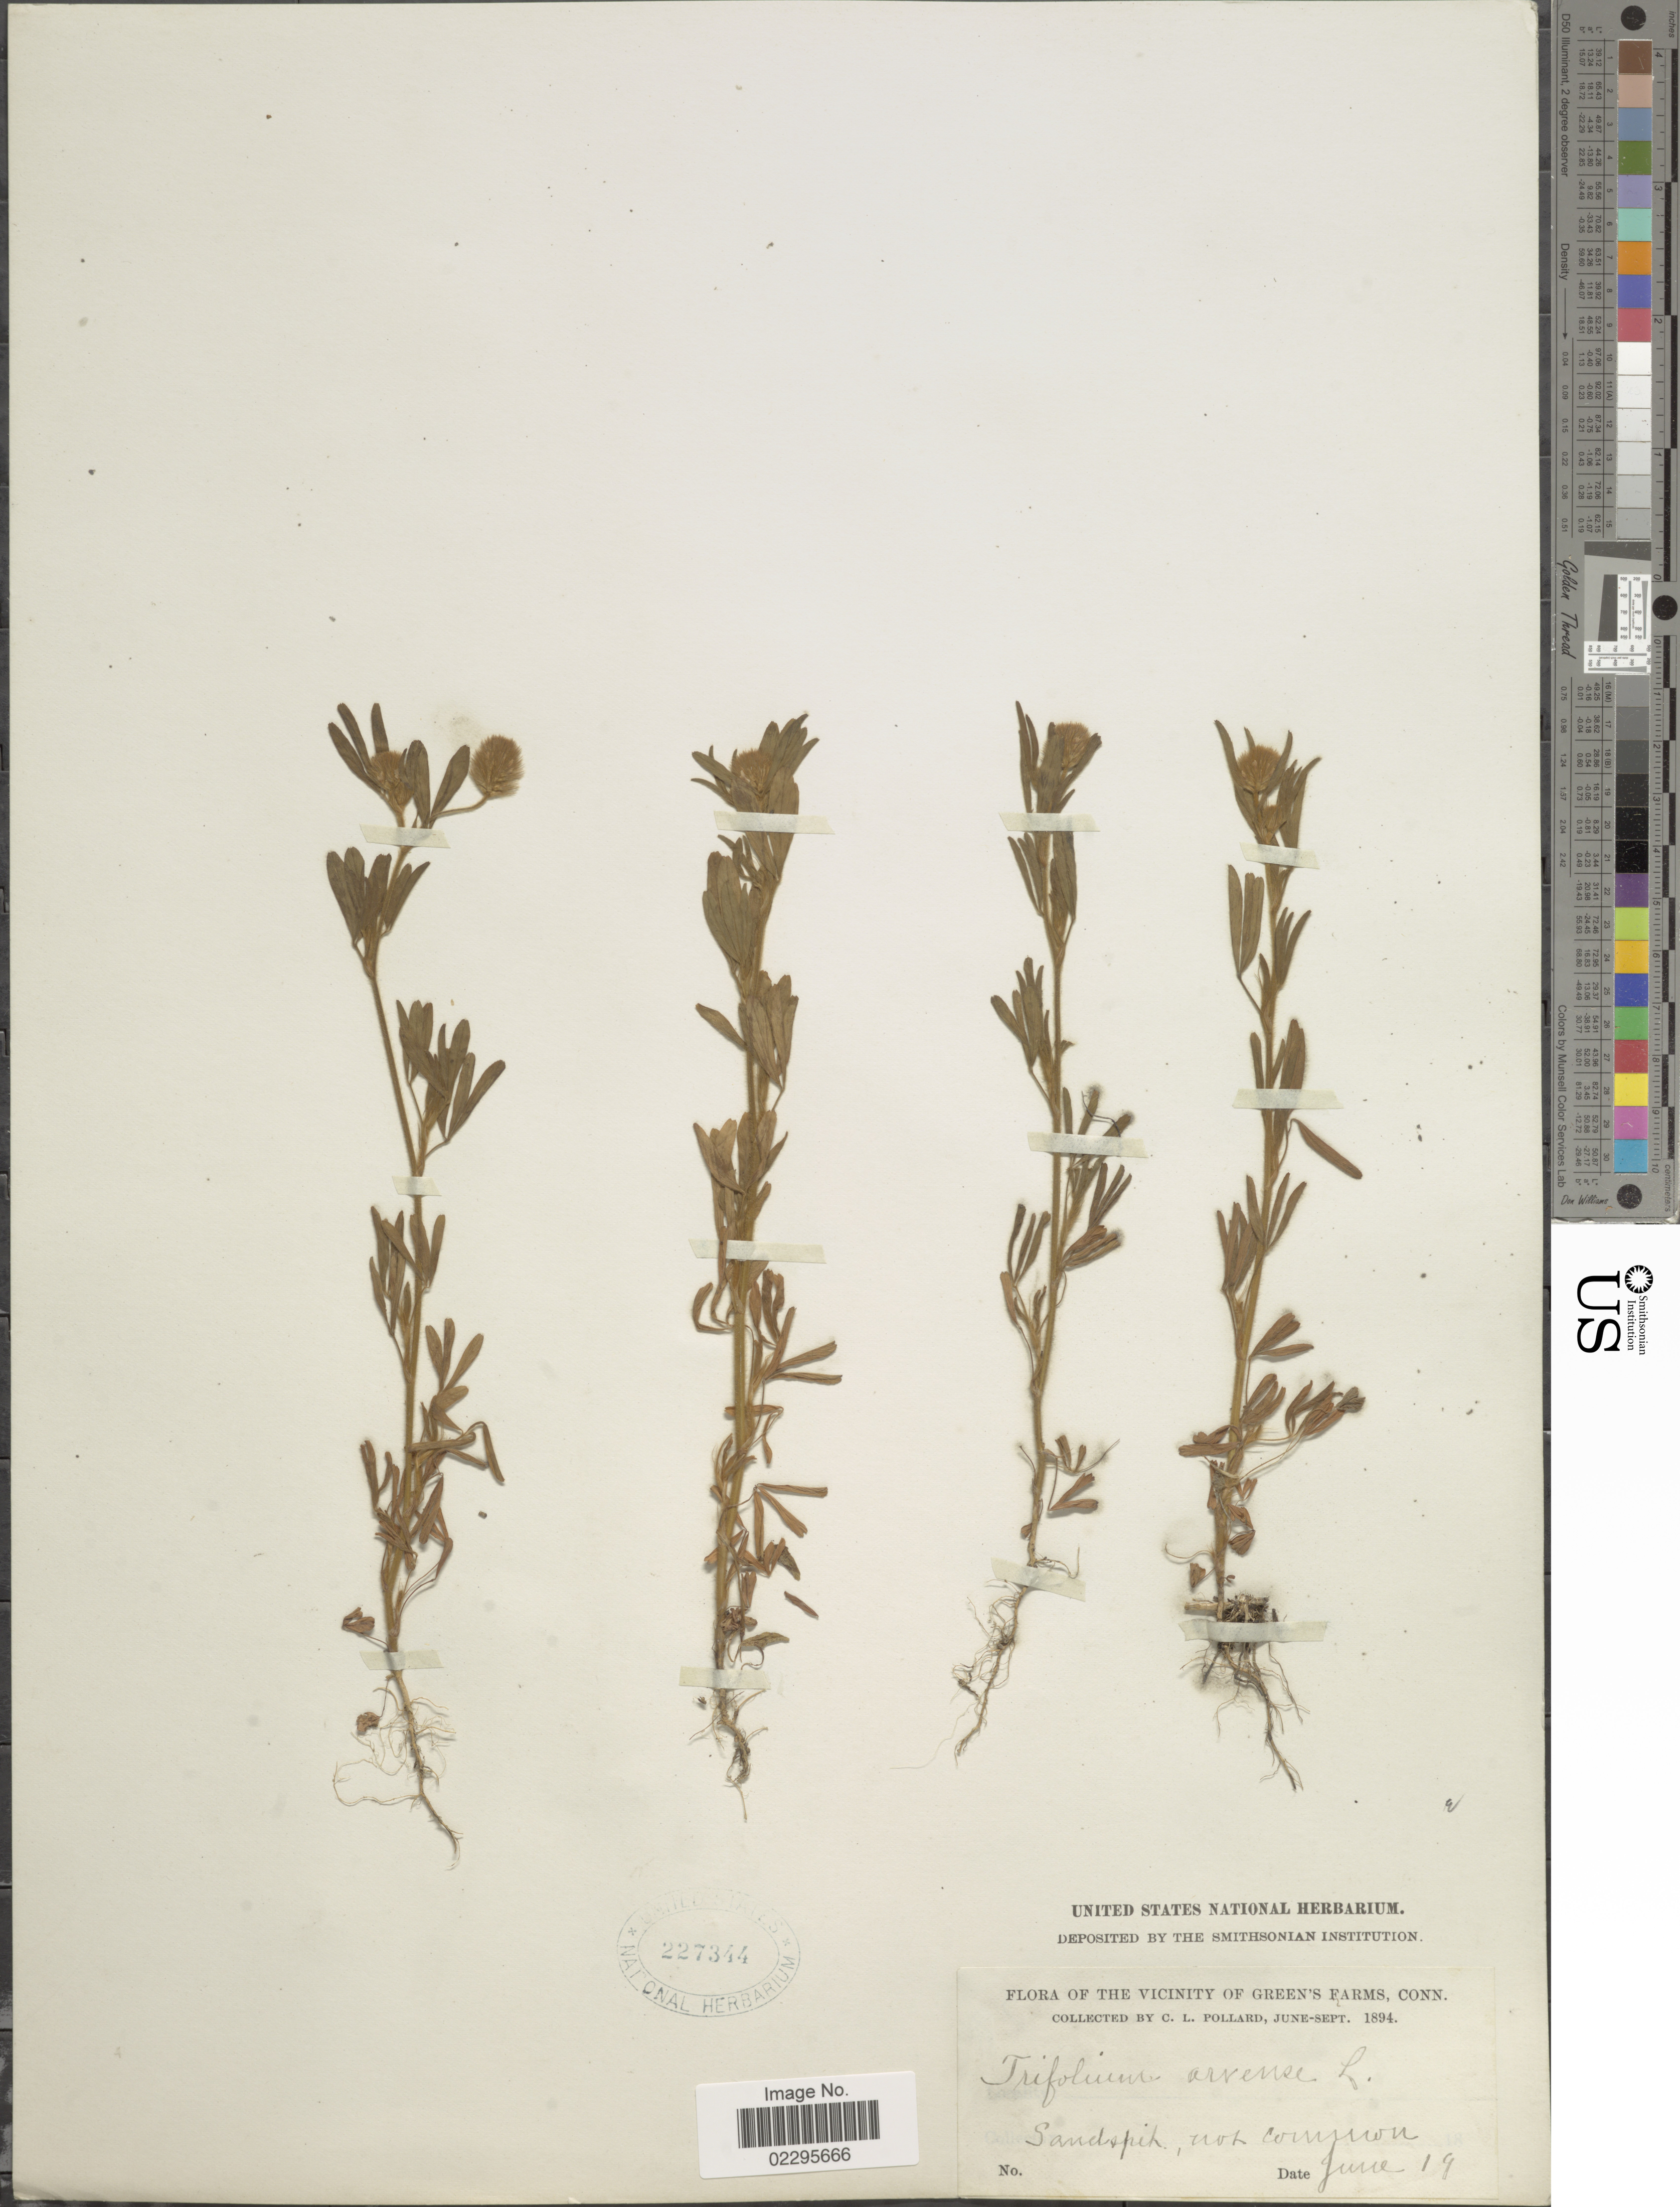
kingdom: Plantae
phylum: Tracheophyta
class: Magnoliopsida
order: Fabales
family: Fabaceae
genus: Trifolium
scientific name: Trifolium arvense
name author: L.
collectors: C. L. Pollard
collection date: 1894-06-19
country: United States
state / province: Connecticut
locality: Vicinity of Green's Farms, Sandspit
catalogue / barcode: US 227344